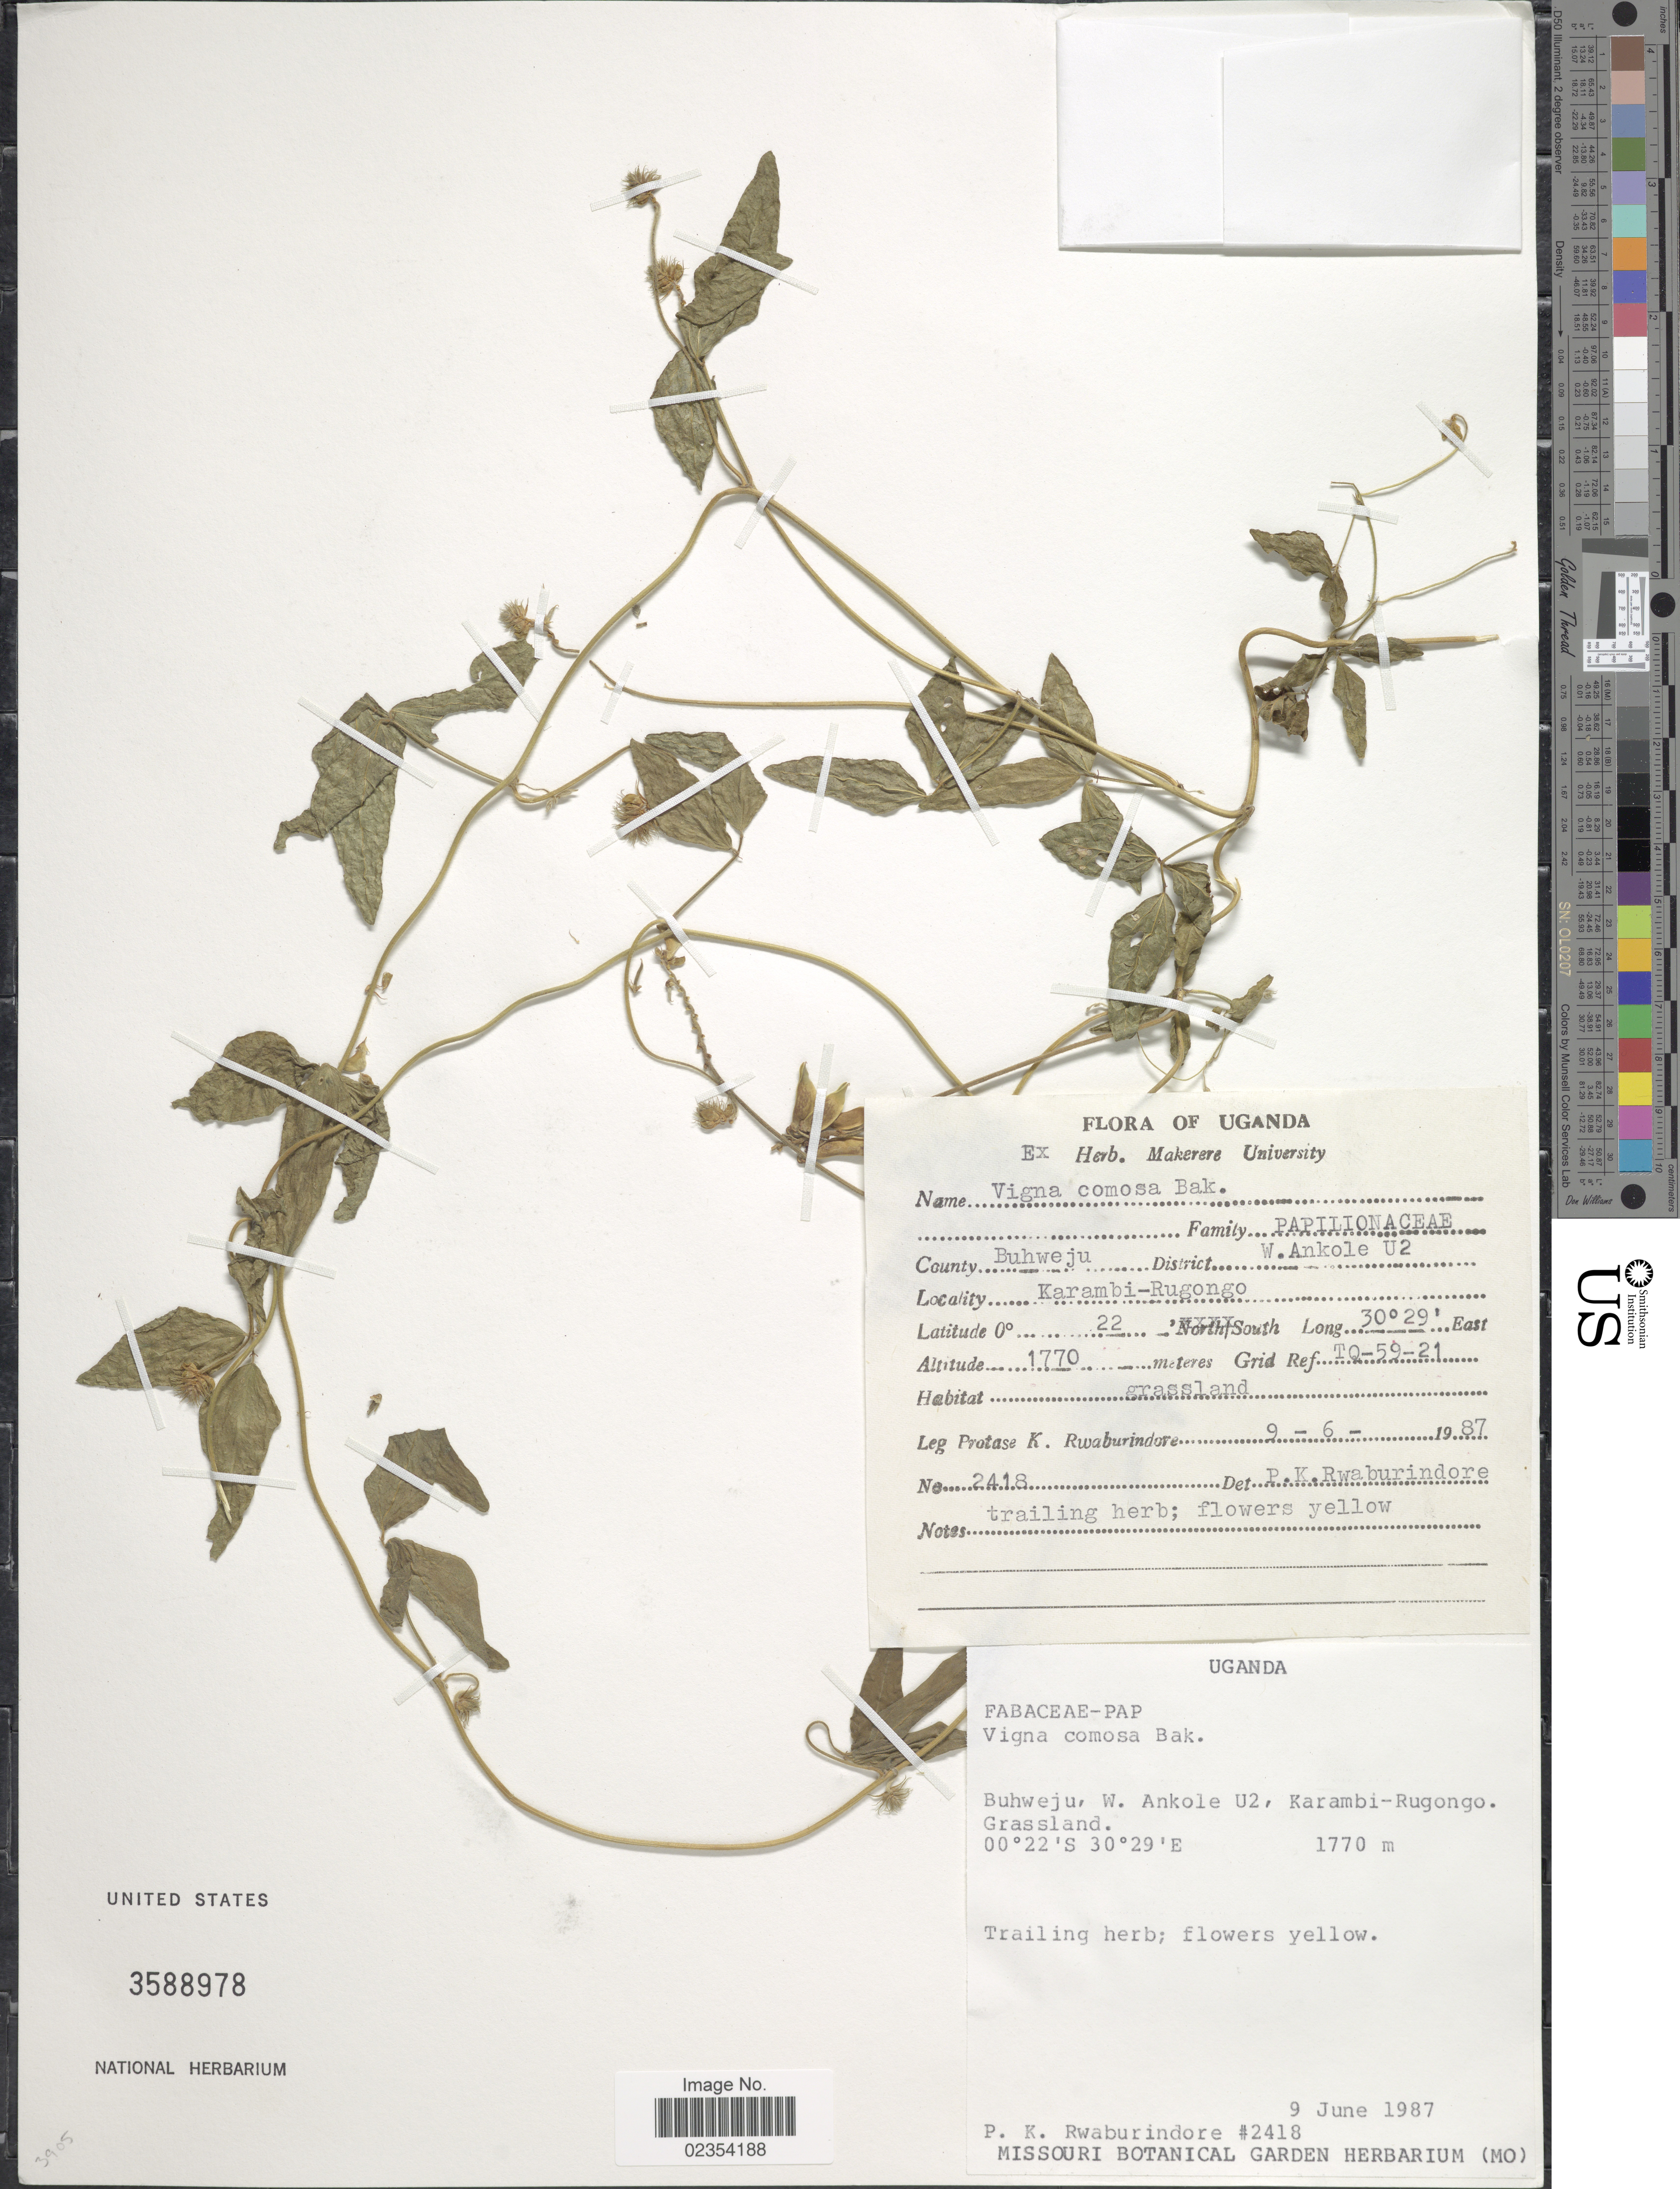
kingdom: Plantae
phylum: Tracheophyta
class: Magnoliopsida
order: Fabales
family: Fabaceae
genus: Vigna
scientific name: Vigna comosa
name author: Baker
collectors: P. Rwaburindore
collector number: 2418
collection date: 1987-06-09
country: Uganda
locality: County Buhweju District W. Ankole U2, Karambi-Rugongo, Grid Ref TQ-59-21.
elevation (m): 1770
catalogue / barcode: US 3588978